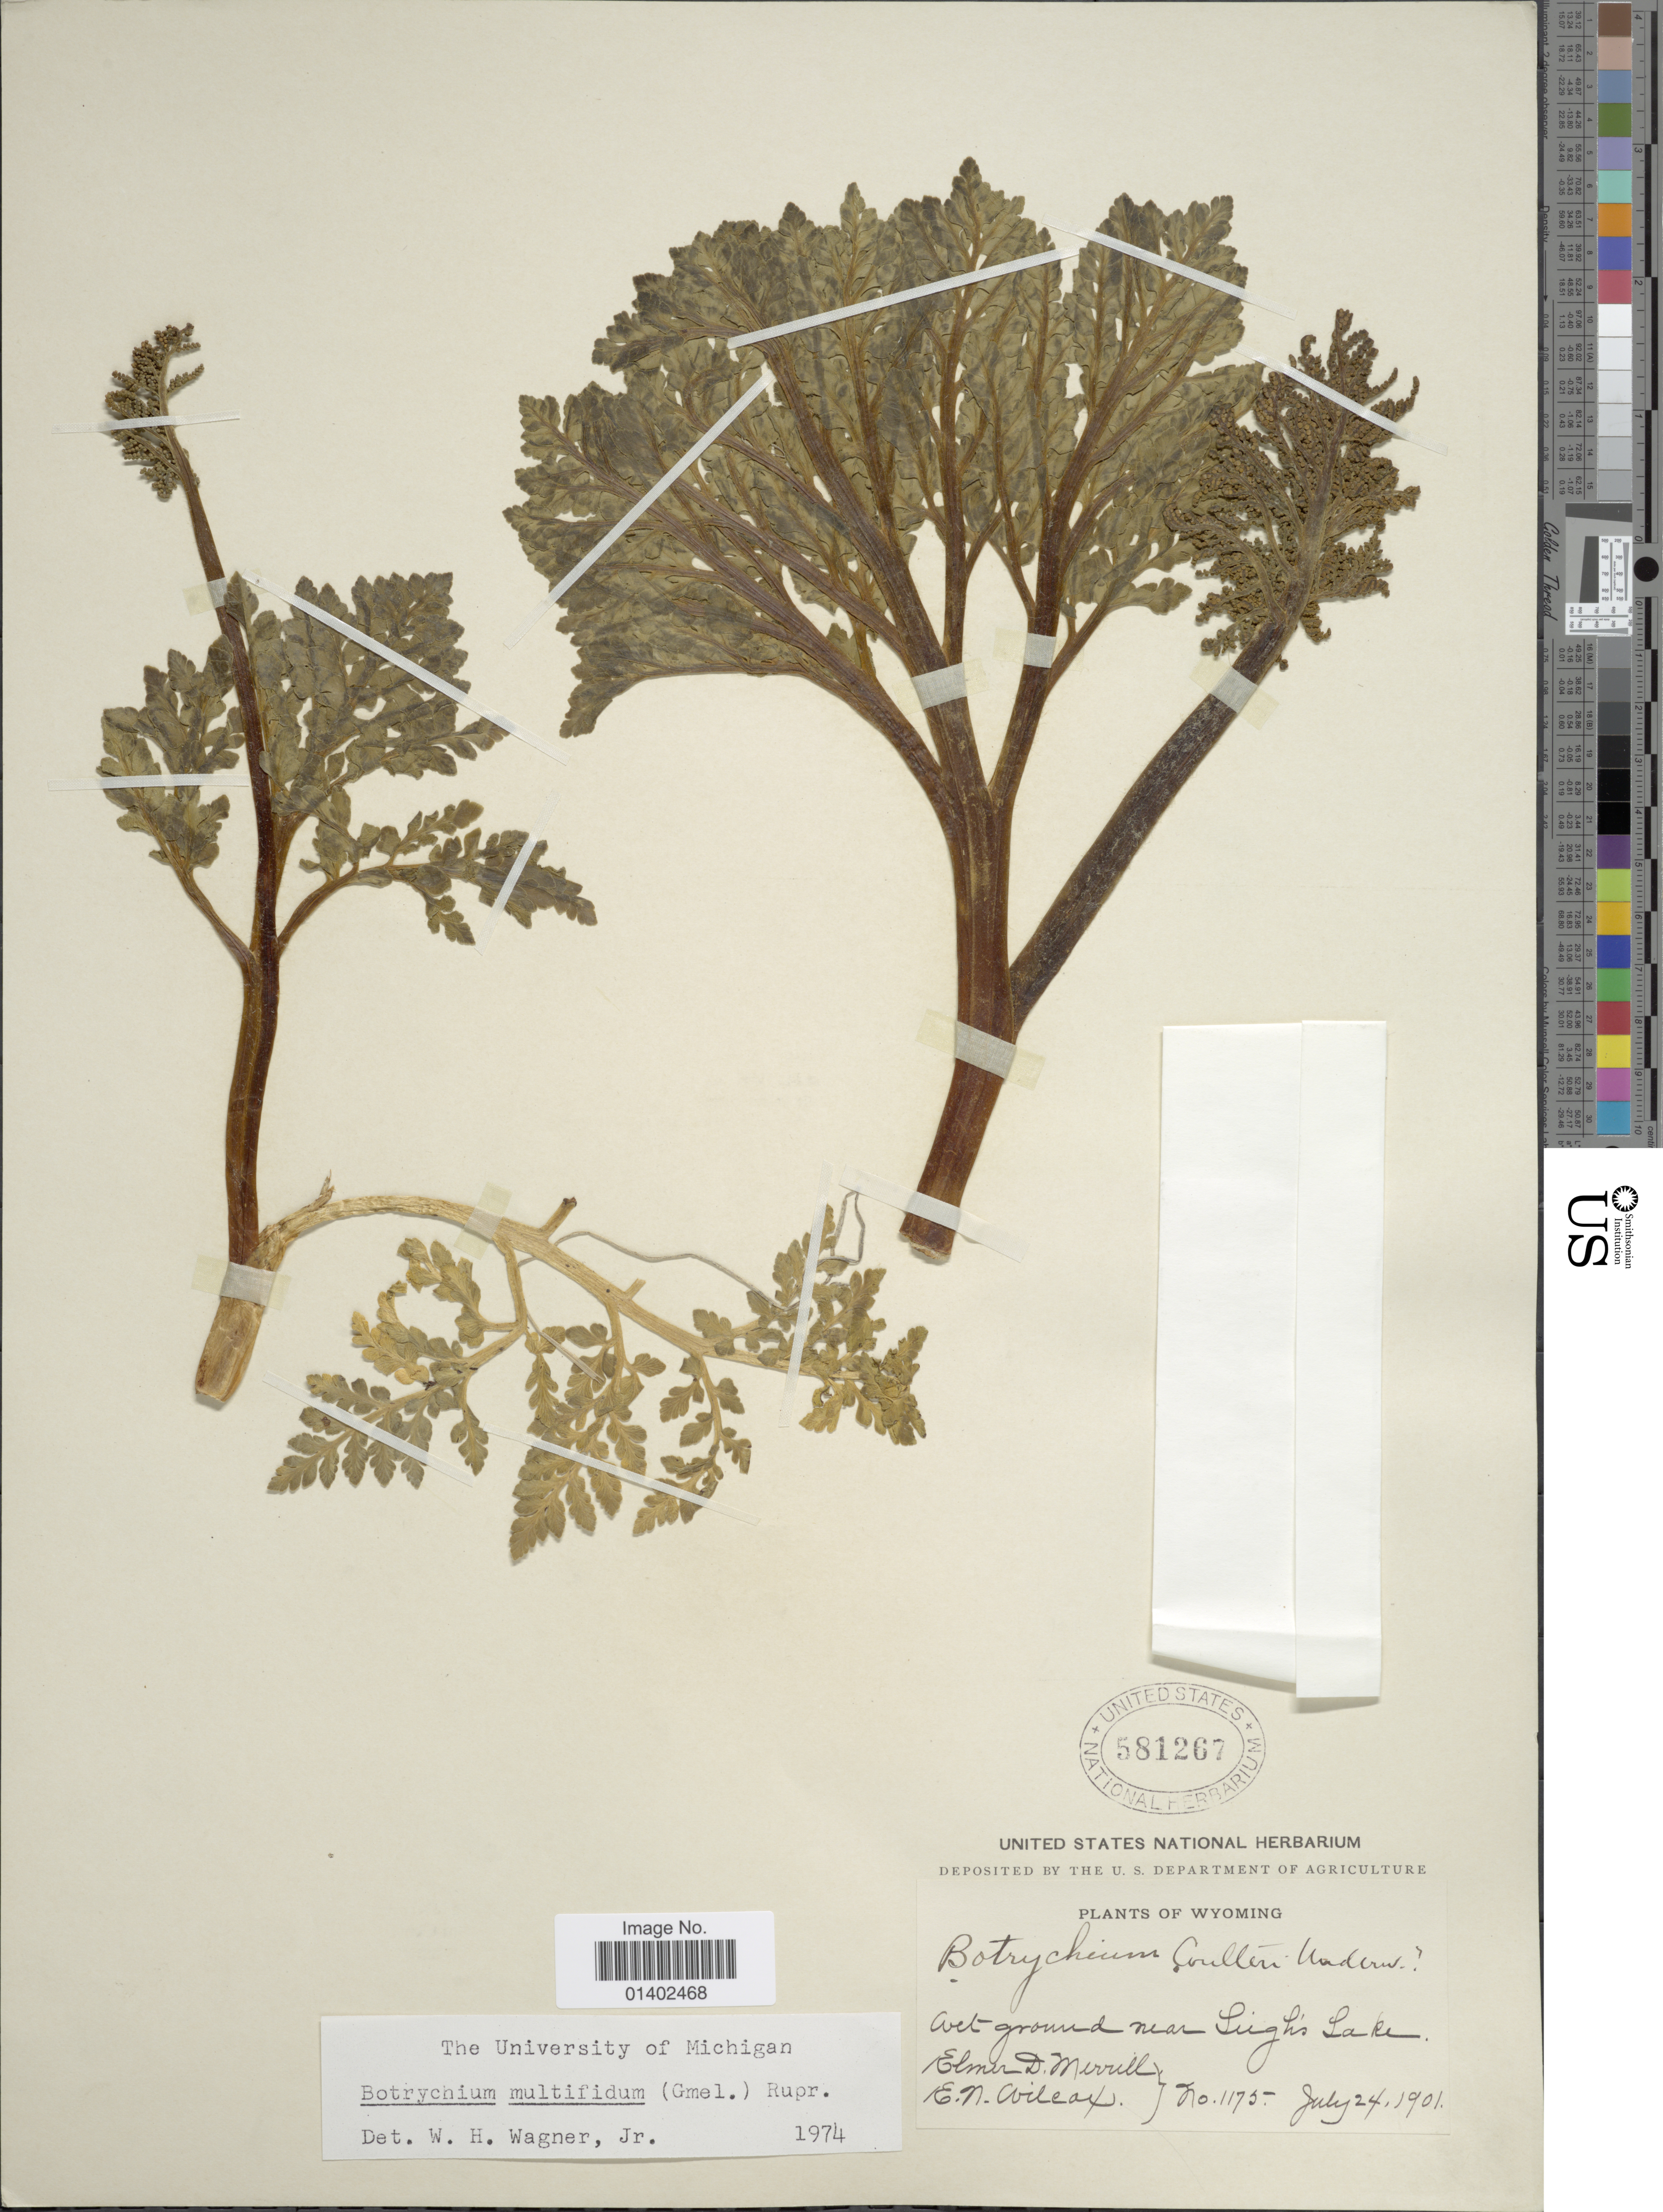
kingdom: Plantae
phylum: Tracheophyta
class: Polypodiopsida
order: Ophioglossales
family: Ophioglossaceae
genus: Botrychium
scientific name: Botrychium multifidum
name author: (J.F. Gmel.) Rupr.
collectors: E. D. Merrill & E. Wilcox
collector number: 1175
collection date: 1907-07-24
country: United States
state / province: Wyoming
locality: Wet ground near Leigh's Lake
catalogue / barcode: US 581267